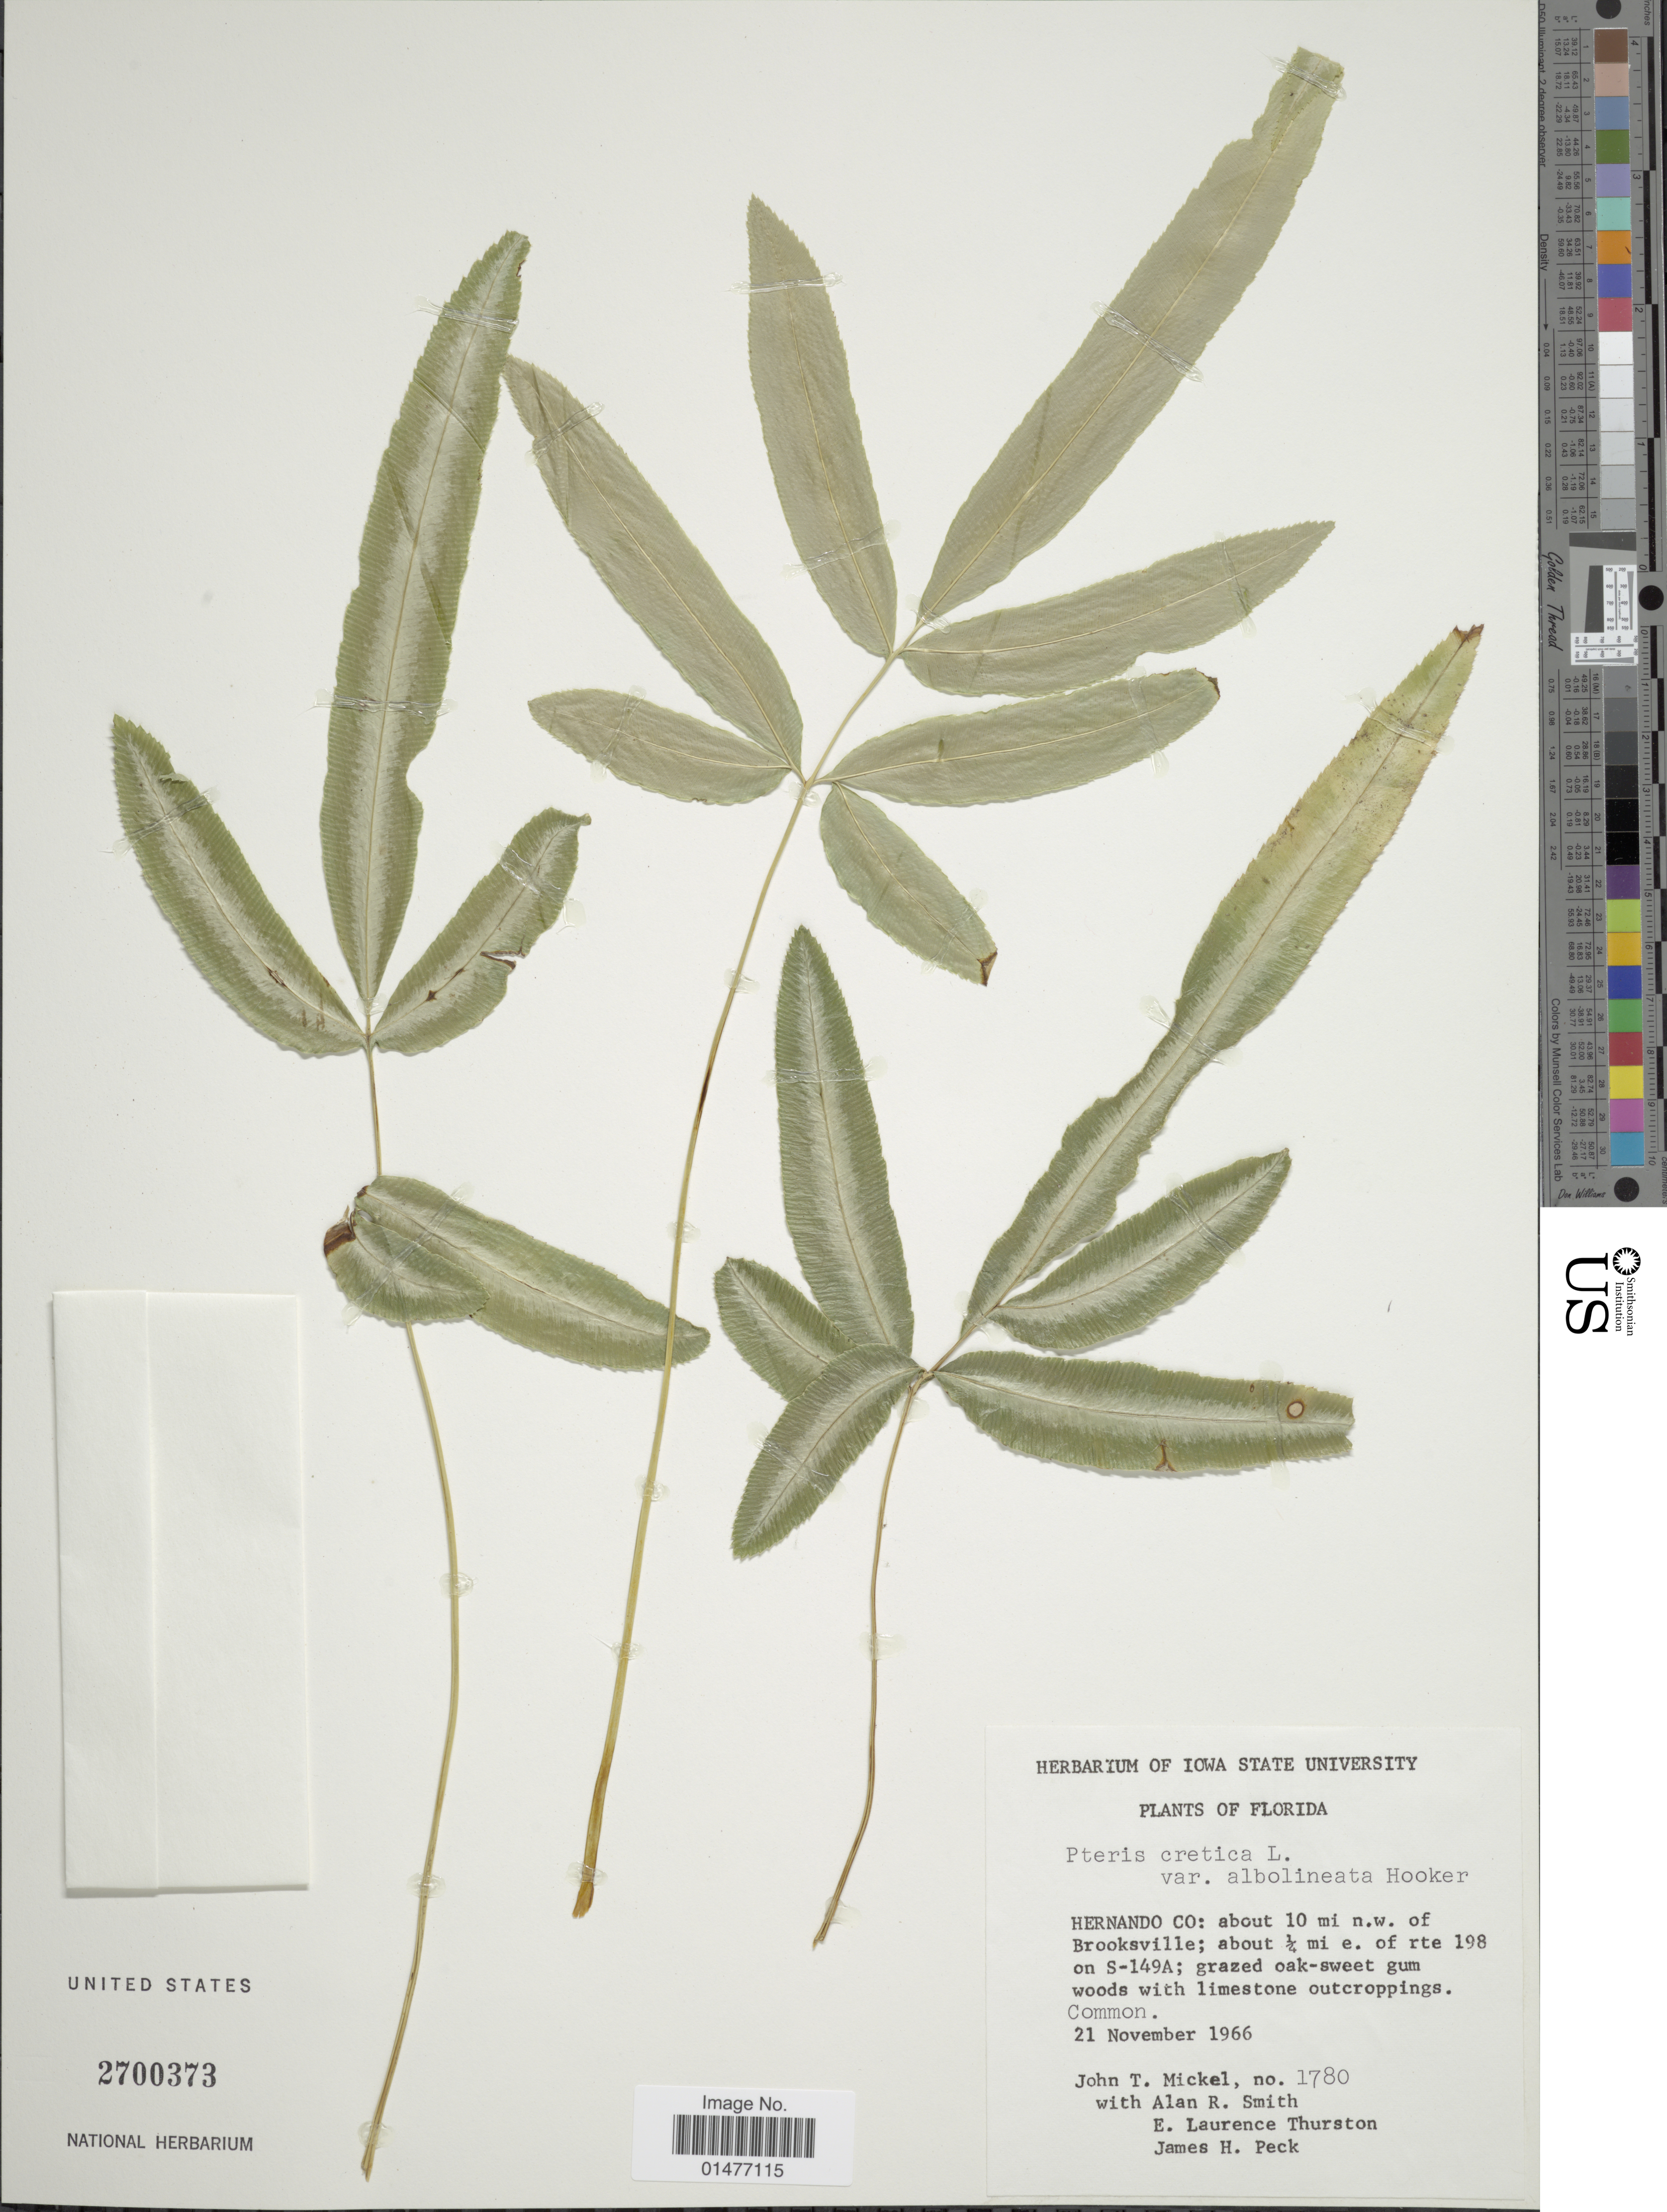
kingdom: Plantae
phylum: Tracheophyta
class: Polypodiopsida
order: Polypodiales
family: Pteridaceae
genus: Pteris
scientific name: Pteris cretica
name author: L.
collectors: J. T. Mickel, A. R. Smith, E. Thurston & J. Peck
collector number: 1780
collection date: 1966-11-21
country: United States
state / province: Florida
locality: Plants of Florida, Hernando Co: about 10 mi n.w. of Brooksville; about 1/4 mi e. of rte 198 on S-149A; grazed oak-sweet gum woods with limestone outcroppings. Common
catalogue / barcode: US 2700373